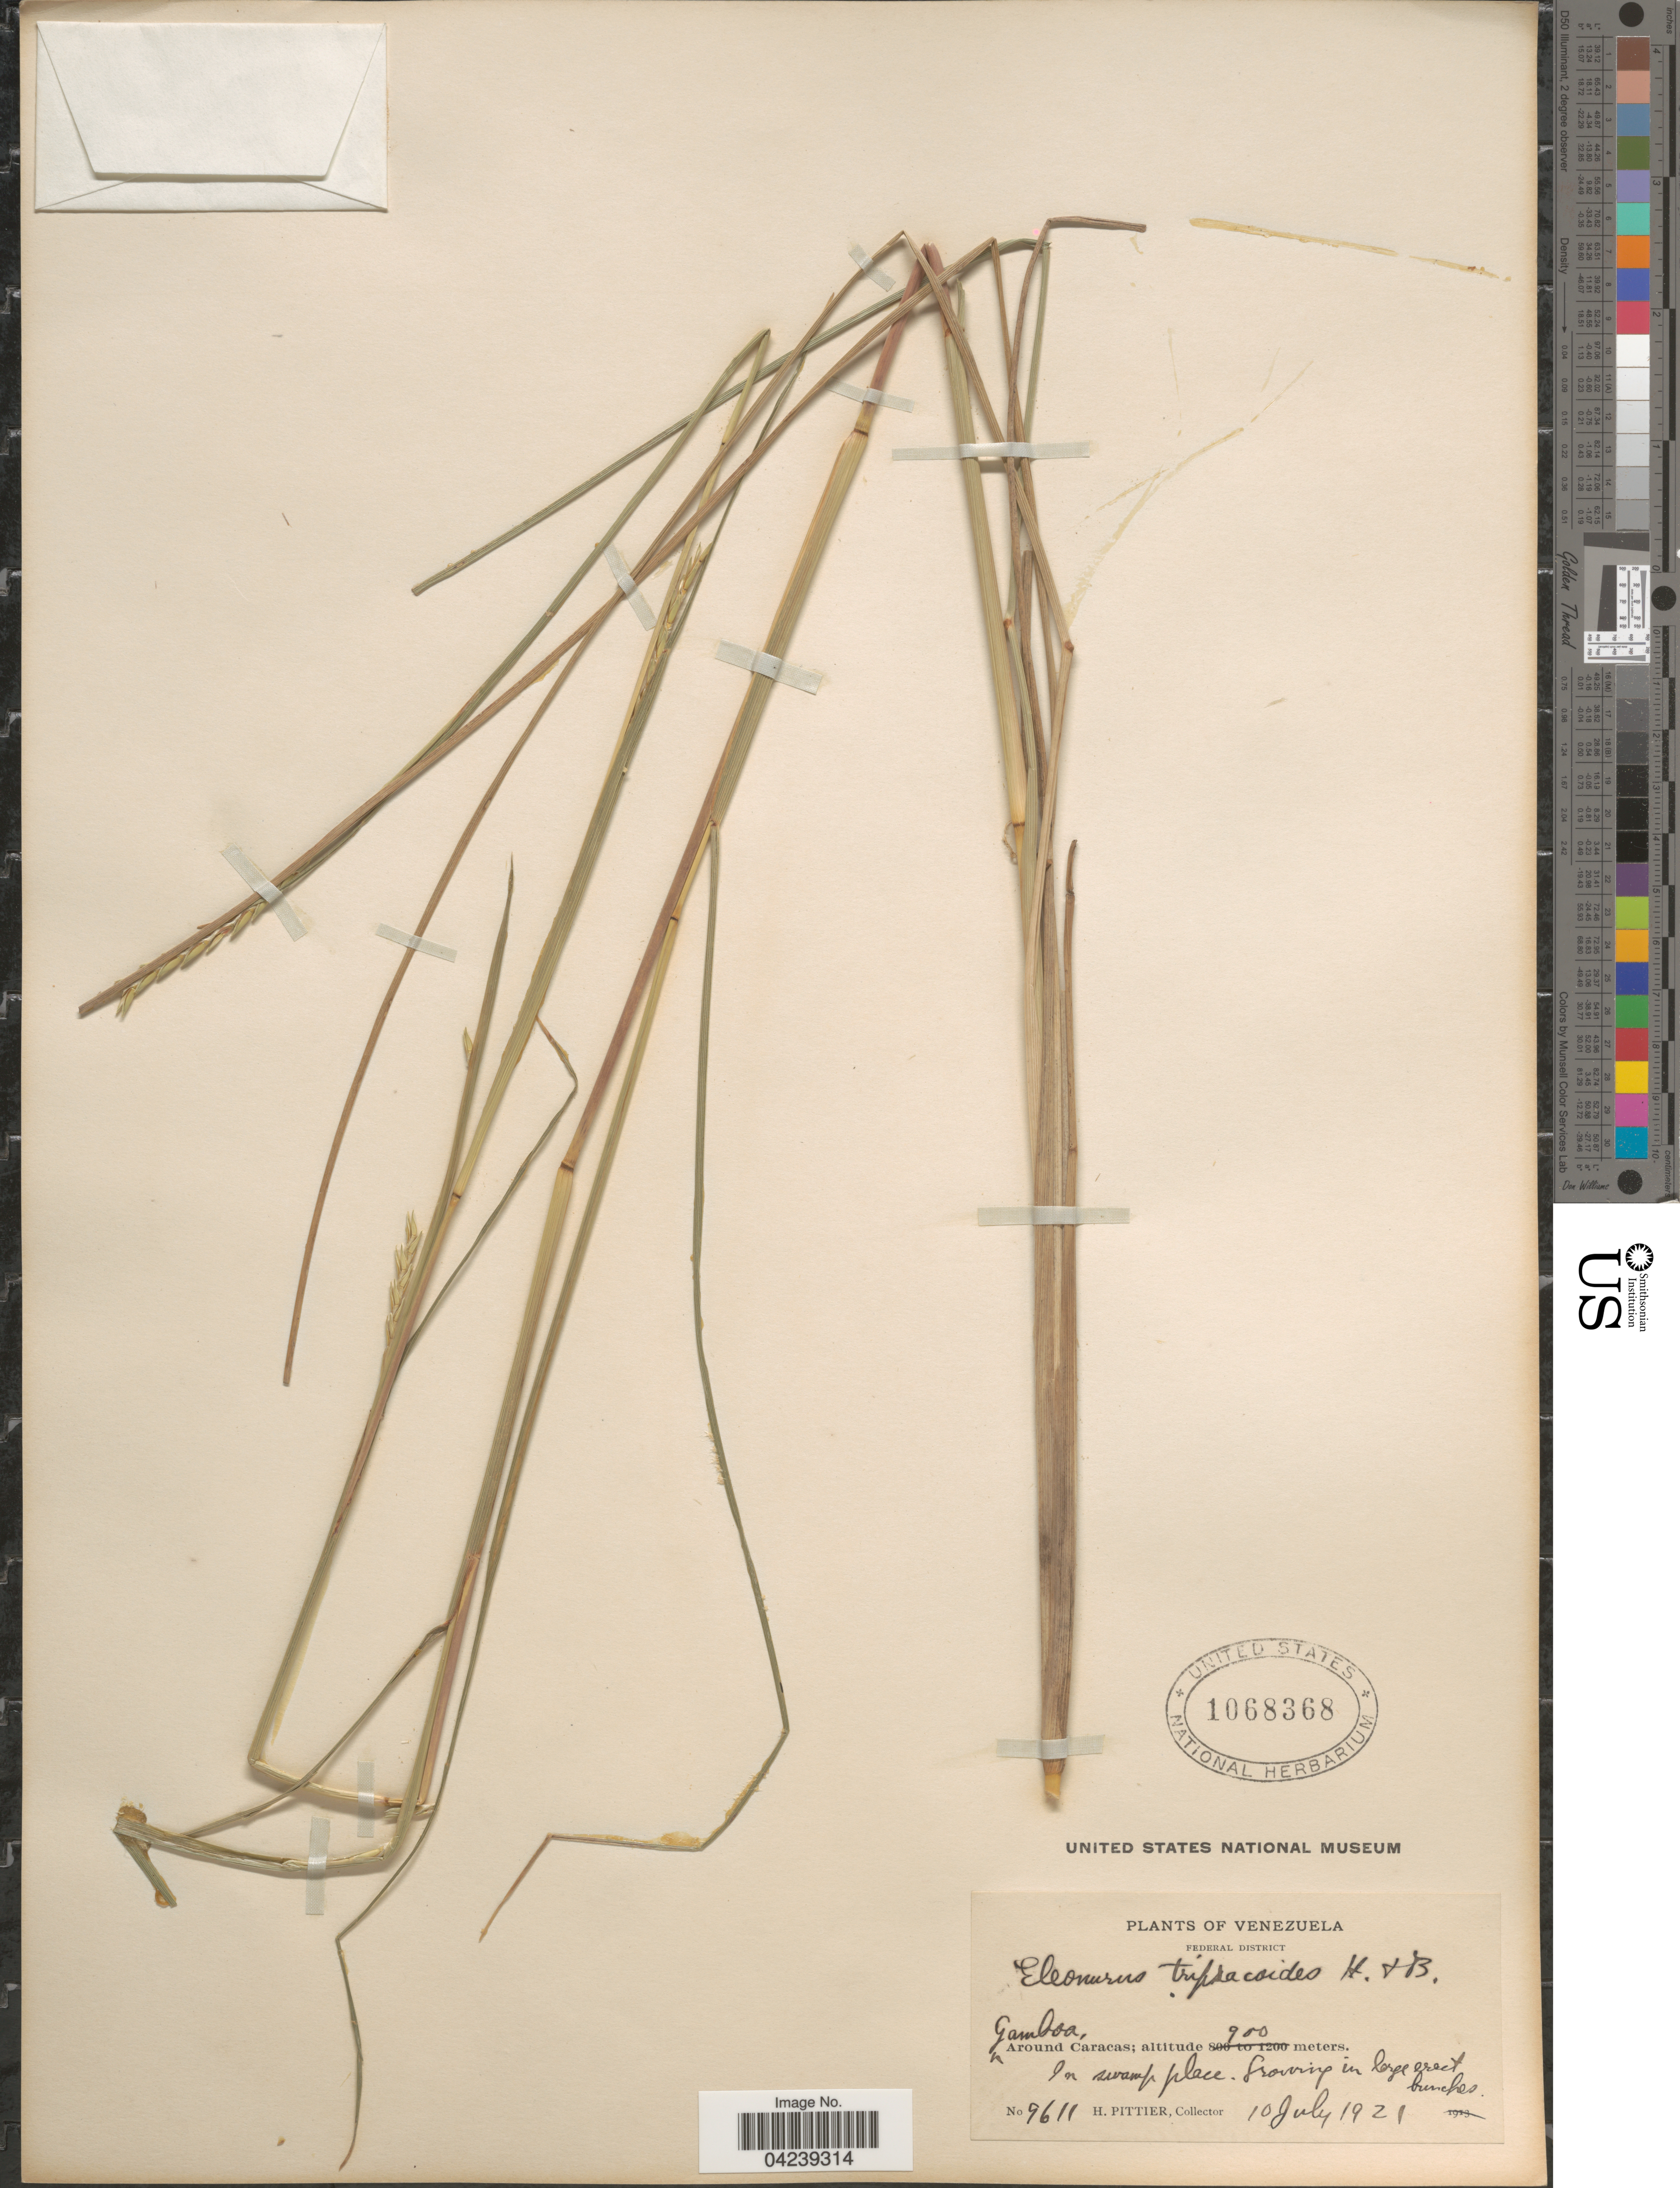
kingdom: Plantae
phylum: Tracheophyta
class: Liliopsida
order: Poales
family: Poaceae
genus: Elionurus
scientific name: Elionurus tripsacoides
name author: Humb. & Bonpl. ex Willd.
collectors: H. F. Pittier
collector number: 9611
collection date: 1921-07-10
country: Venezuela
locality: Federal District. Gamboa, around Caracas. In swamp place.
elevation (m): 900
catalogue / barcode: US 1068368